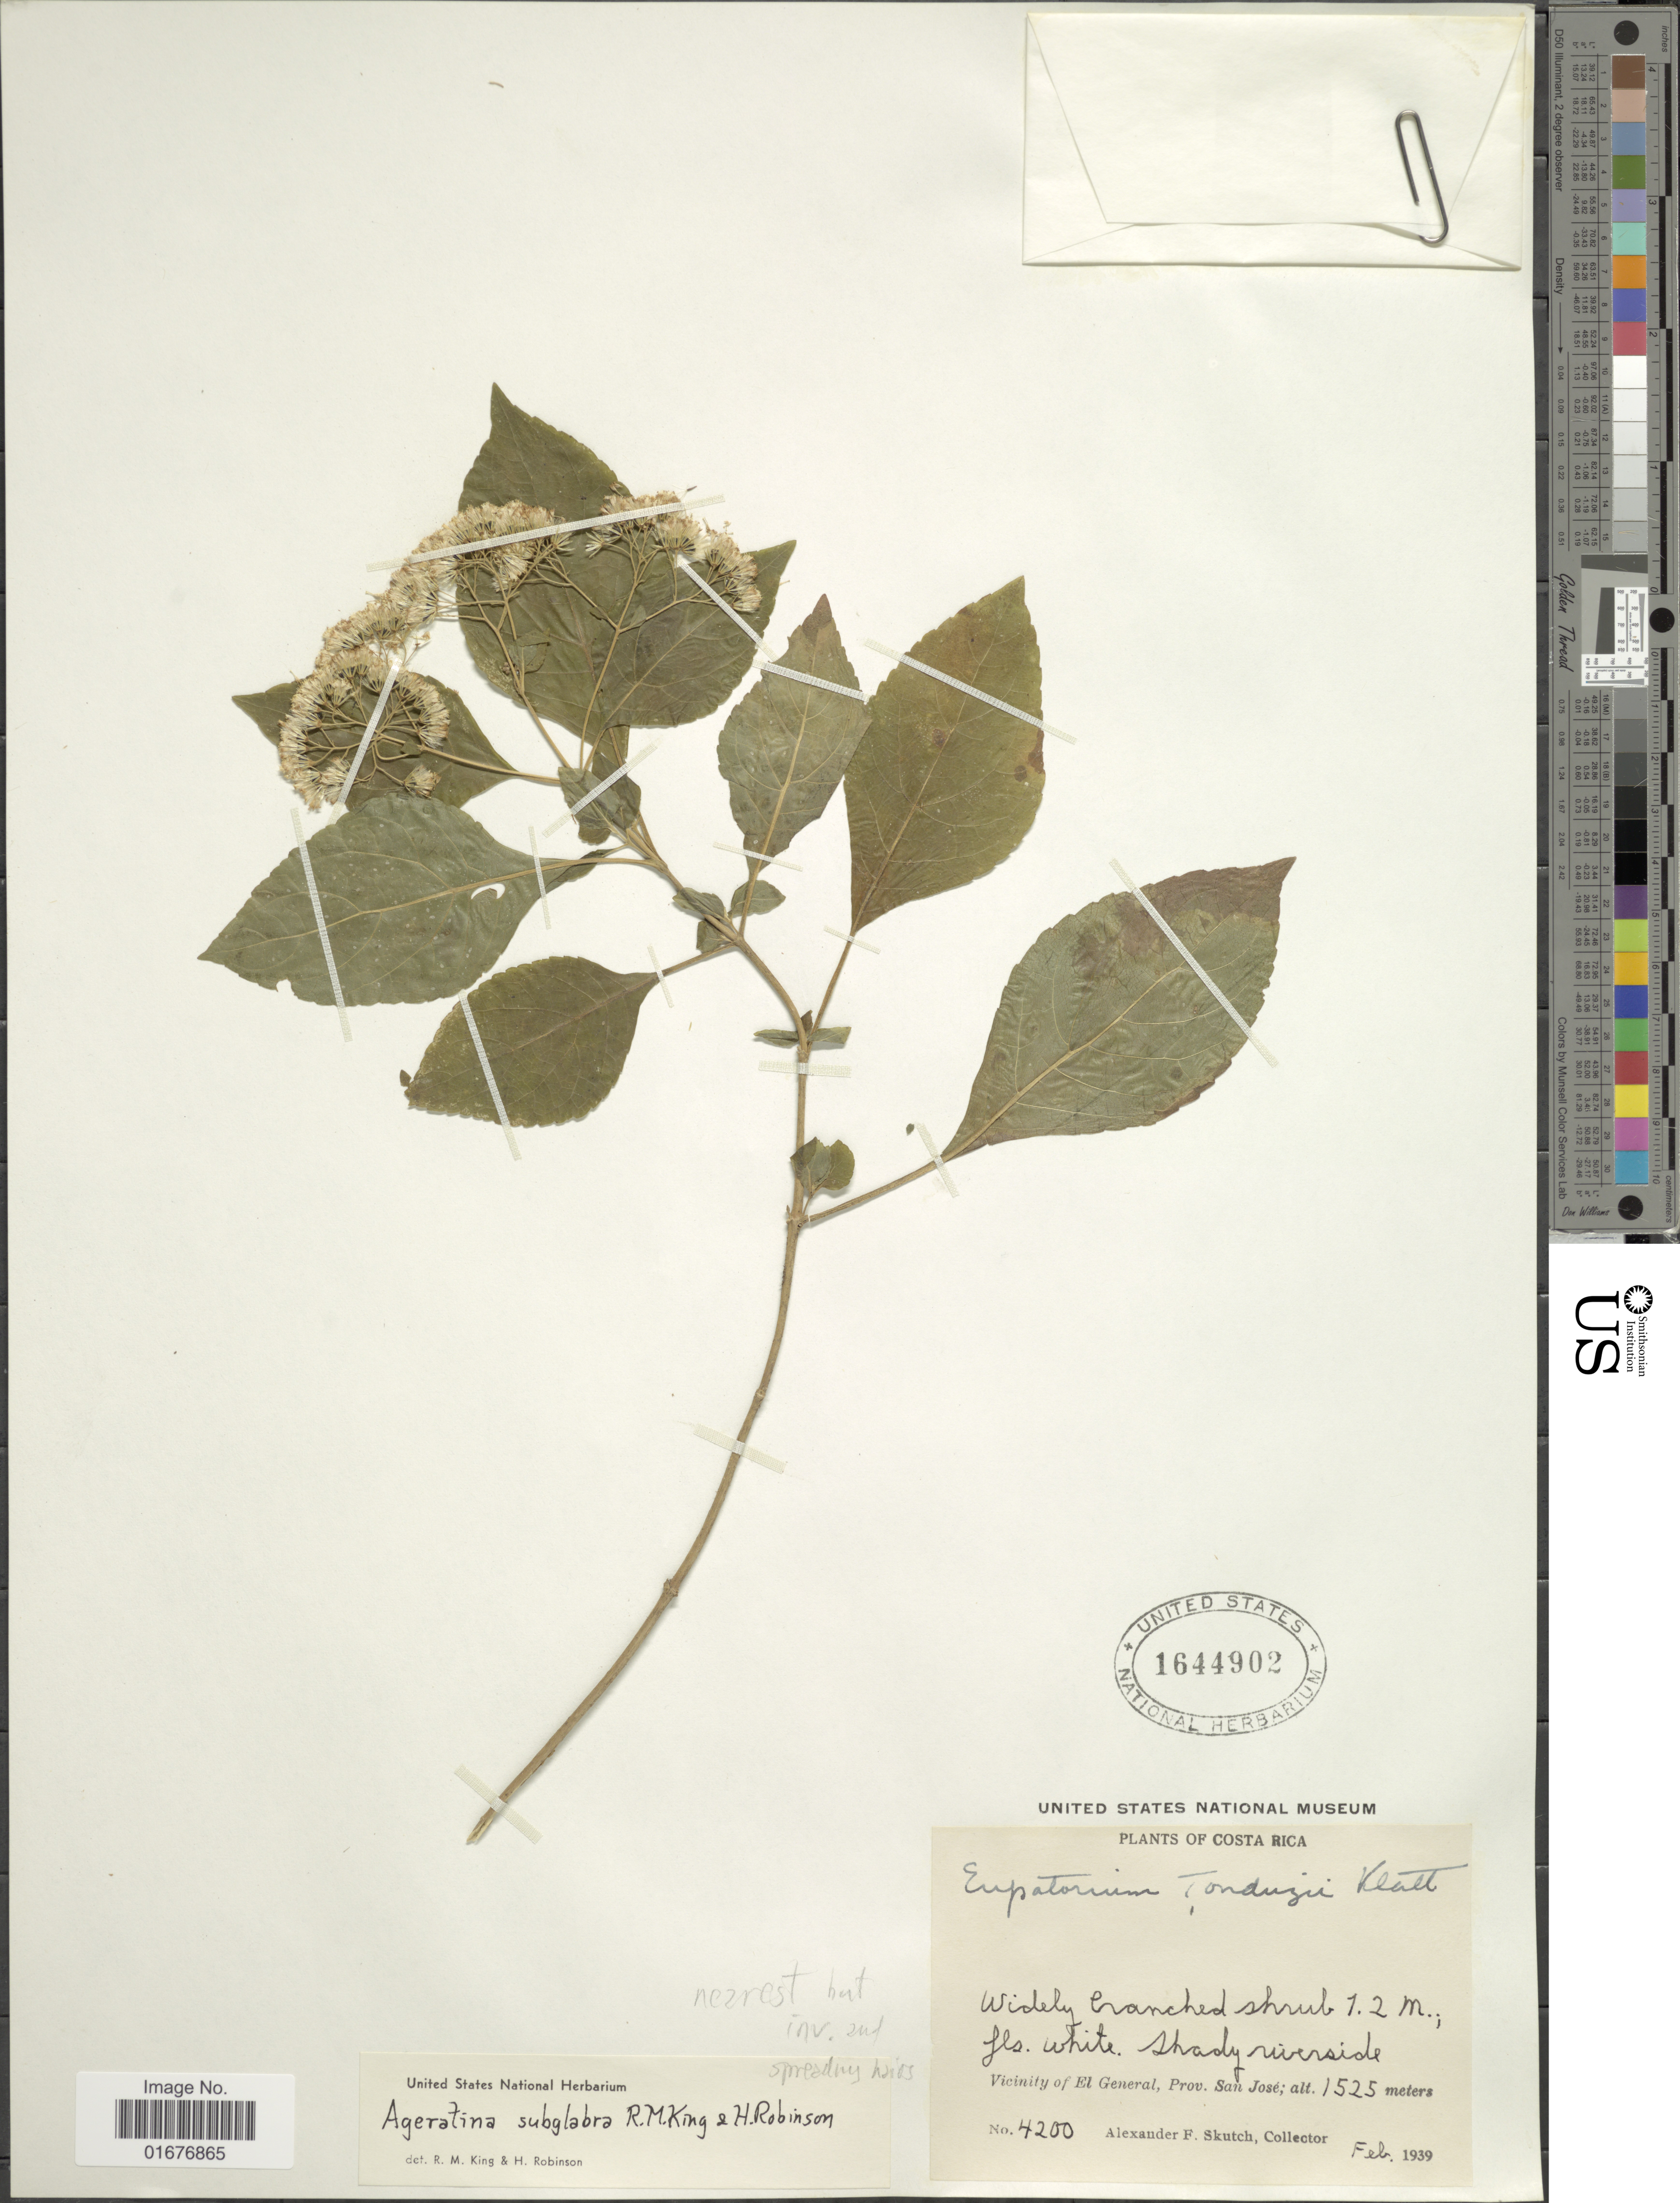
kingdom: Plantae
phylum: Tracheophyta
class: Magnoliopsida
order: Asterales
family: Asteraceae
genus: Ageratina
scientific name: Ageratina subglabra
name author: R.M. King & H. Rob.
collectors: A. F. Skutch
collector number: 4200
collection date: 1939-02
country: Costa Rica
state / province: San José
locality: Vicinity of El General, Prov. San Jose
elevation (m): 1525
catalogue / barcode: US 1644902